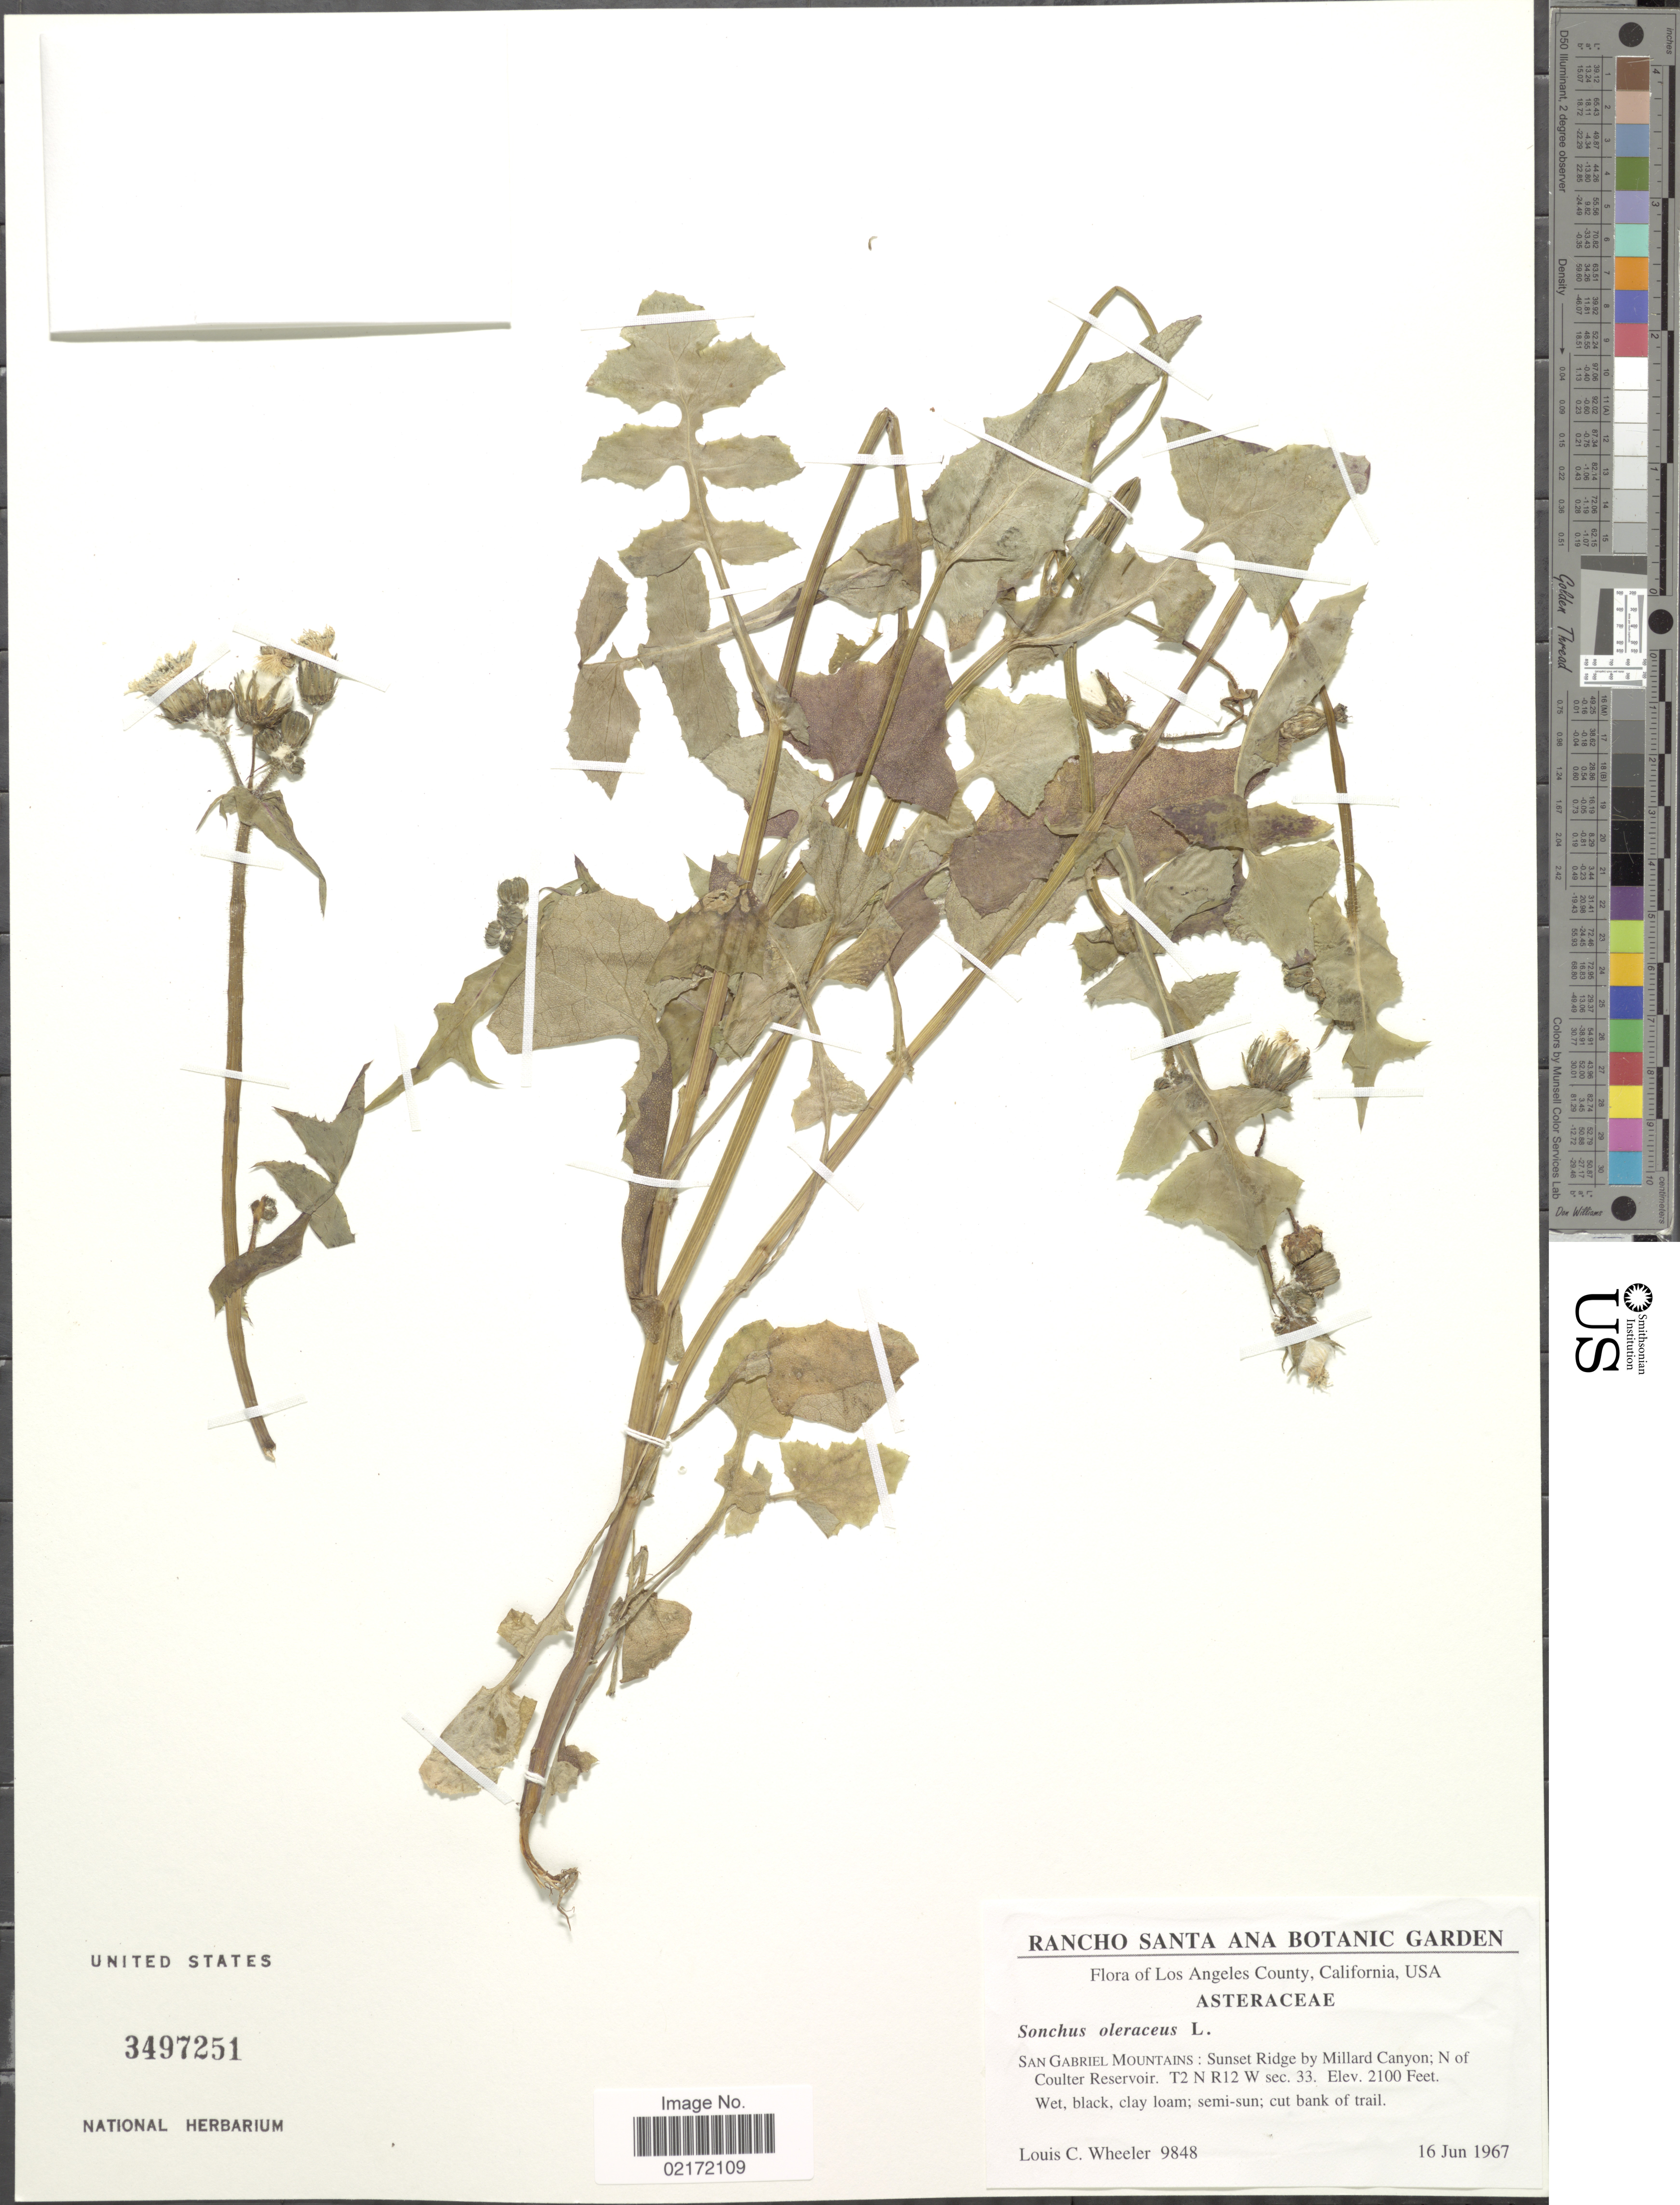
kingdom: Plantae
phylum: Tracheophyta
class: Magnoliopsida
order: Asterales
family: Asteraceae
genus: Sonchus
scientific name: Sonchus oleraceus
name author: L.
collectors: L. C. Wheeler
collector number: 9848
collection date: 1967-06-16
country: United States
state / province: California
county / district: Los Angeles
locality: Los Angeles County, California, USA. San Gabriel Mountains: Sunset Ridge by Millard Canyon; N of Coulter Reservoir, T2 N R12 W sec. 33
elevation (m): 640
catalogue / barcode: US 3497251